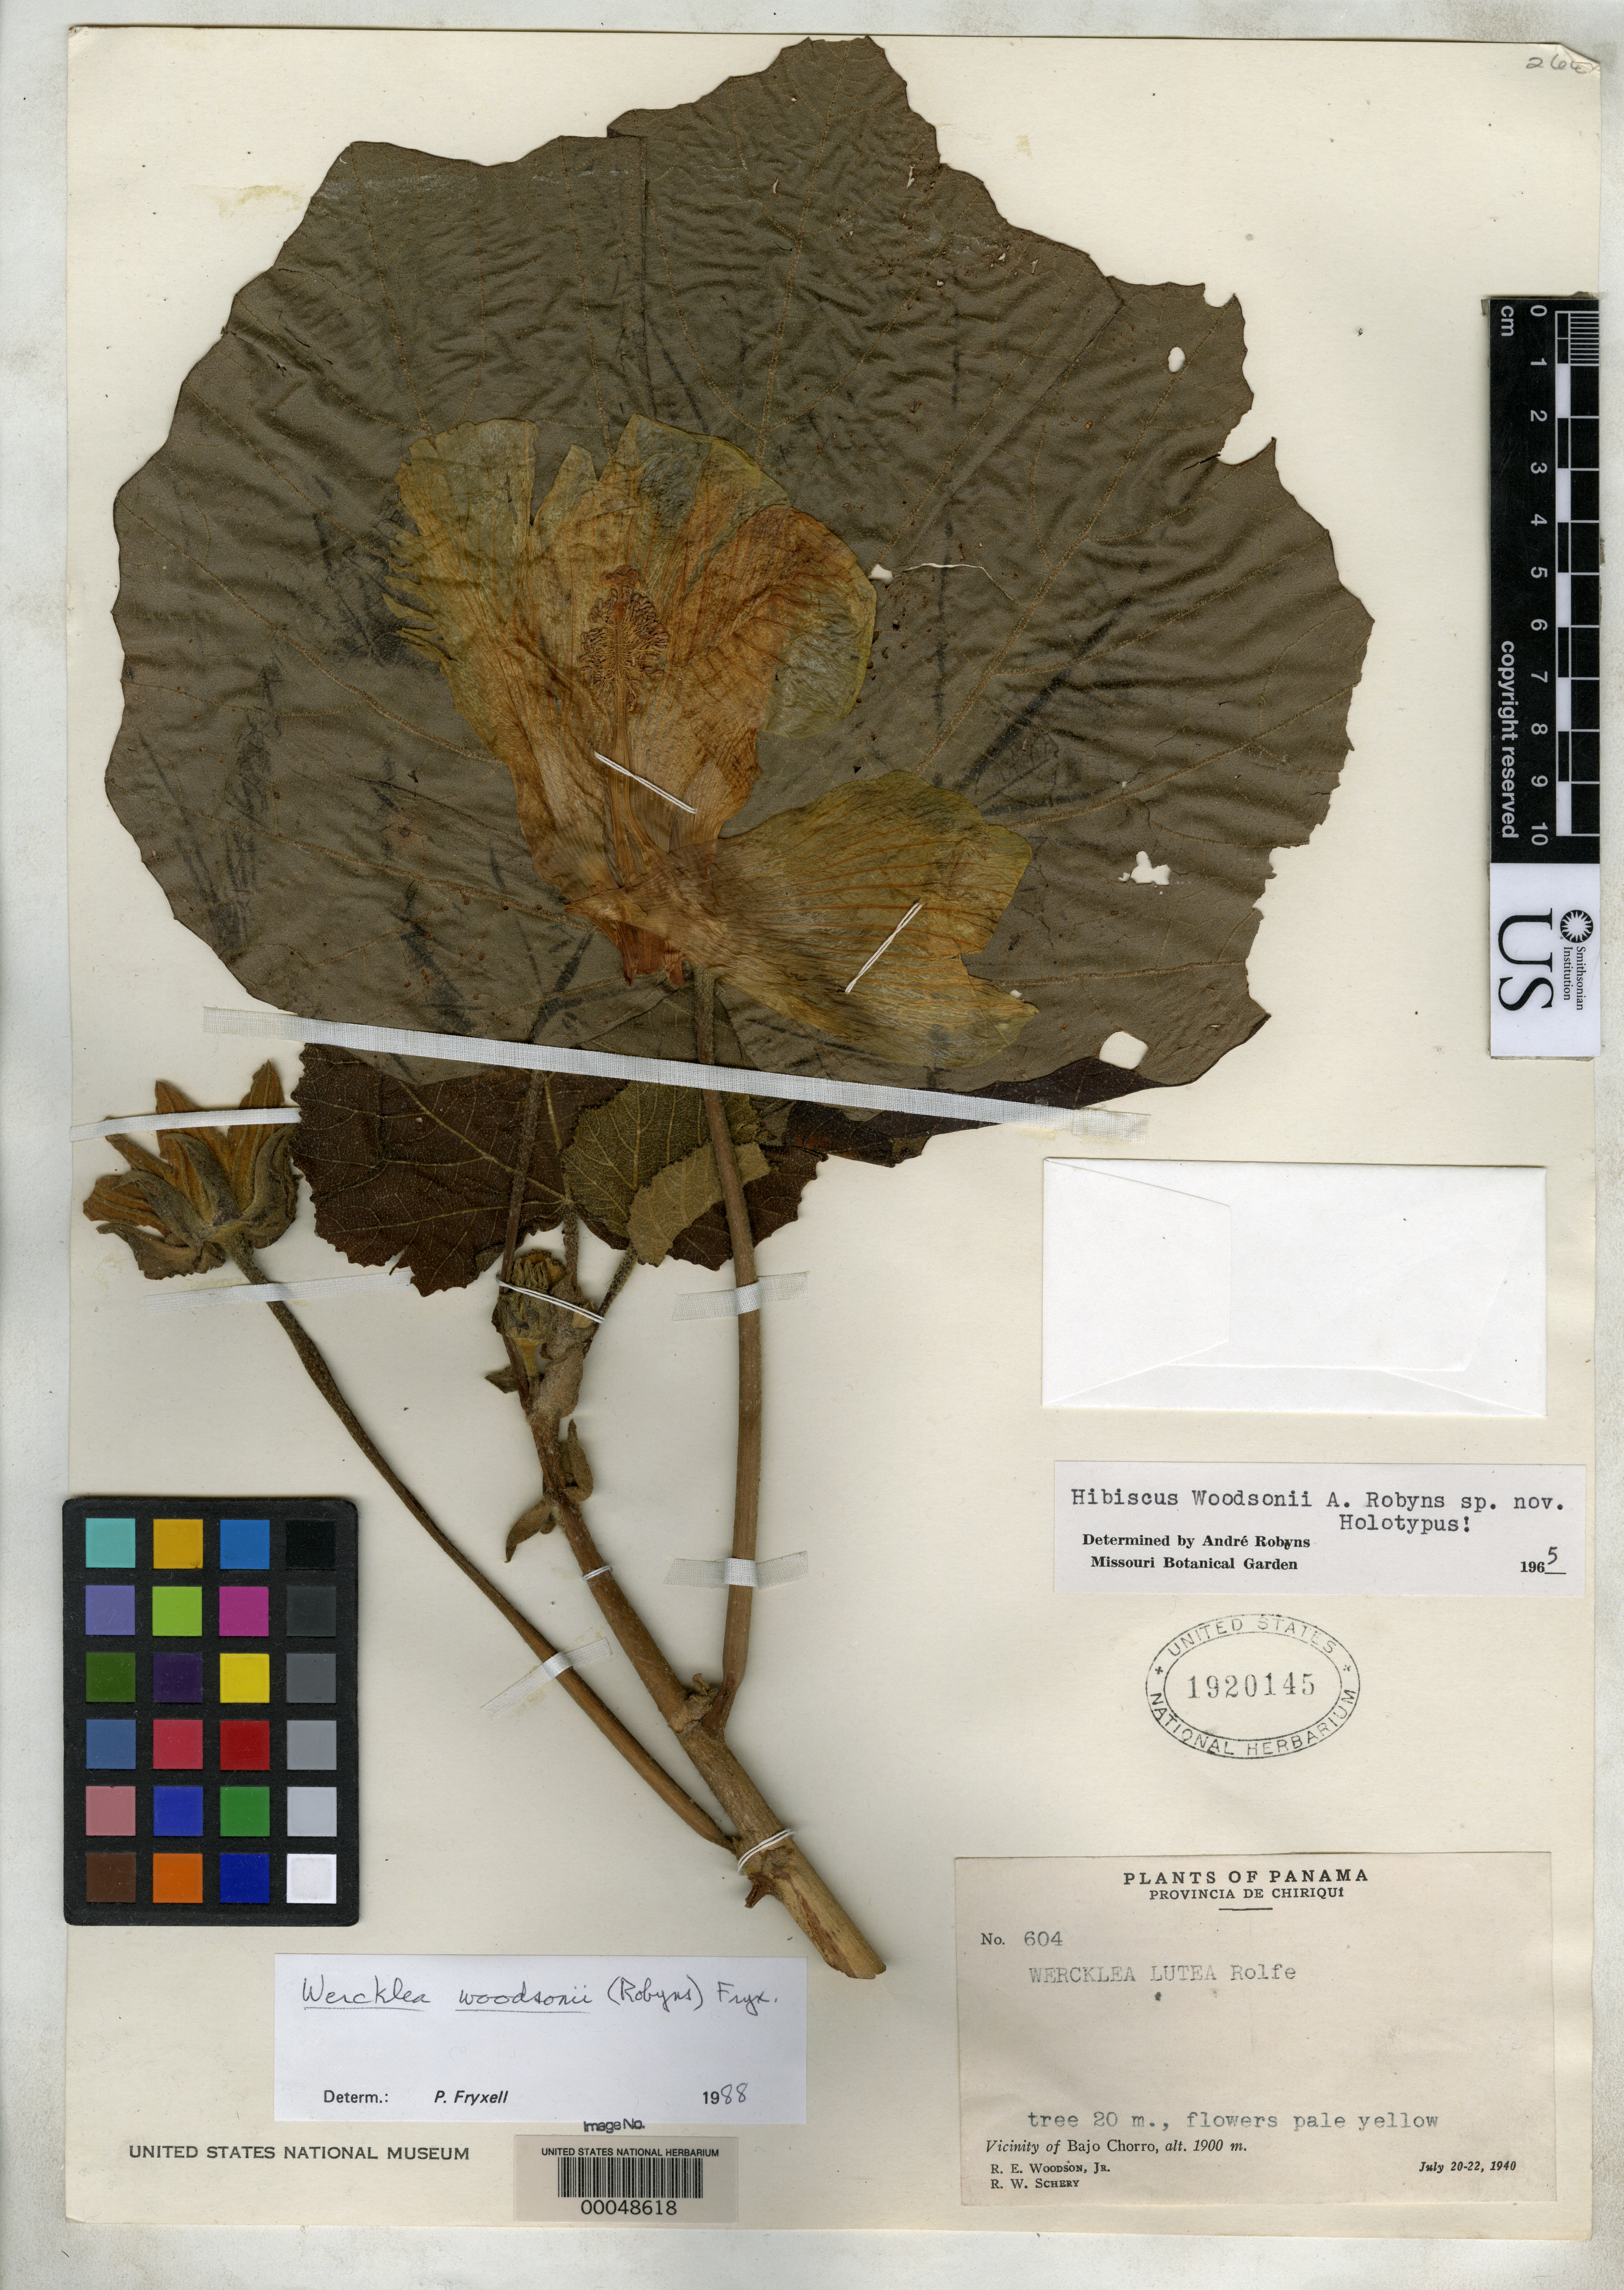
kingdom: Plantae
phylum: Tracheophyta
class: Magnoliopsida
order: Malvales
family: Malvaceae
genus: Hibiscus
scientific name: Hibiscus woodsonii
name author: A. Robyns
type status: Holotype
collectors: R. E. Woodson & R. W. Schery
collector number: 604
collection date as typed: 20 Jul 1940 to 22 Jul 1940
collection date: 1940-07-20/1940-07-22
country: Panama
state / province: Chiriquí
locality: Vicinity of Bajo Chorro.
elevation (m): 1900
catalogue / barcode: US 1920145